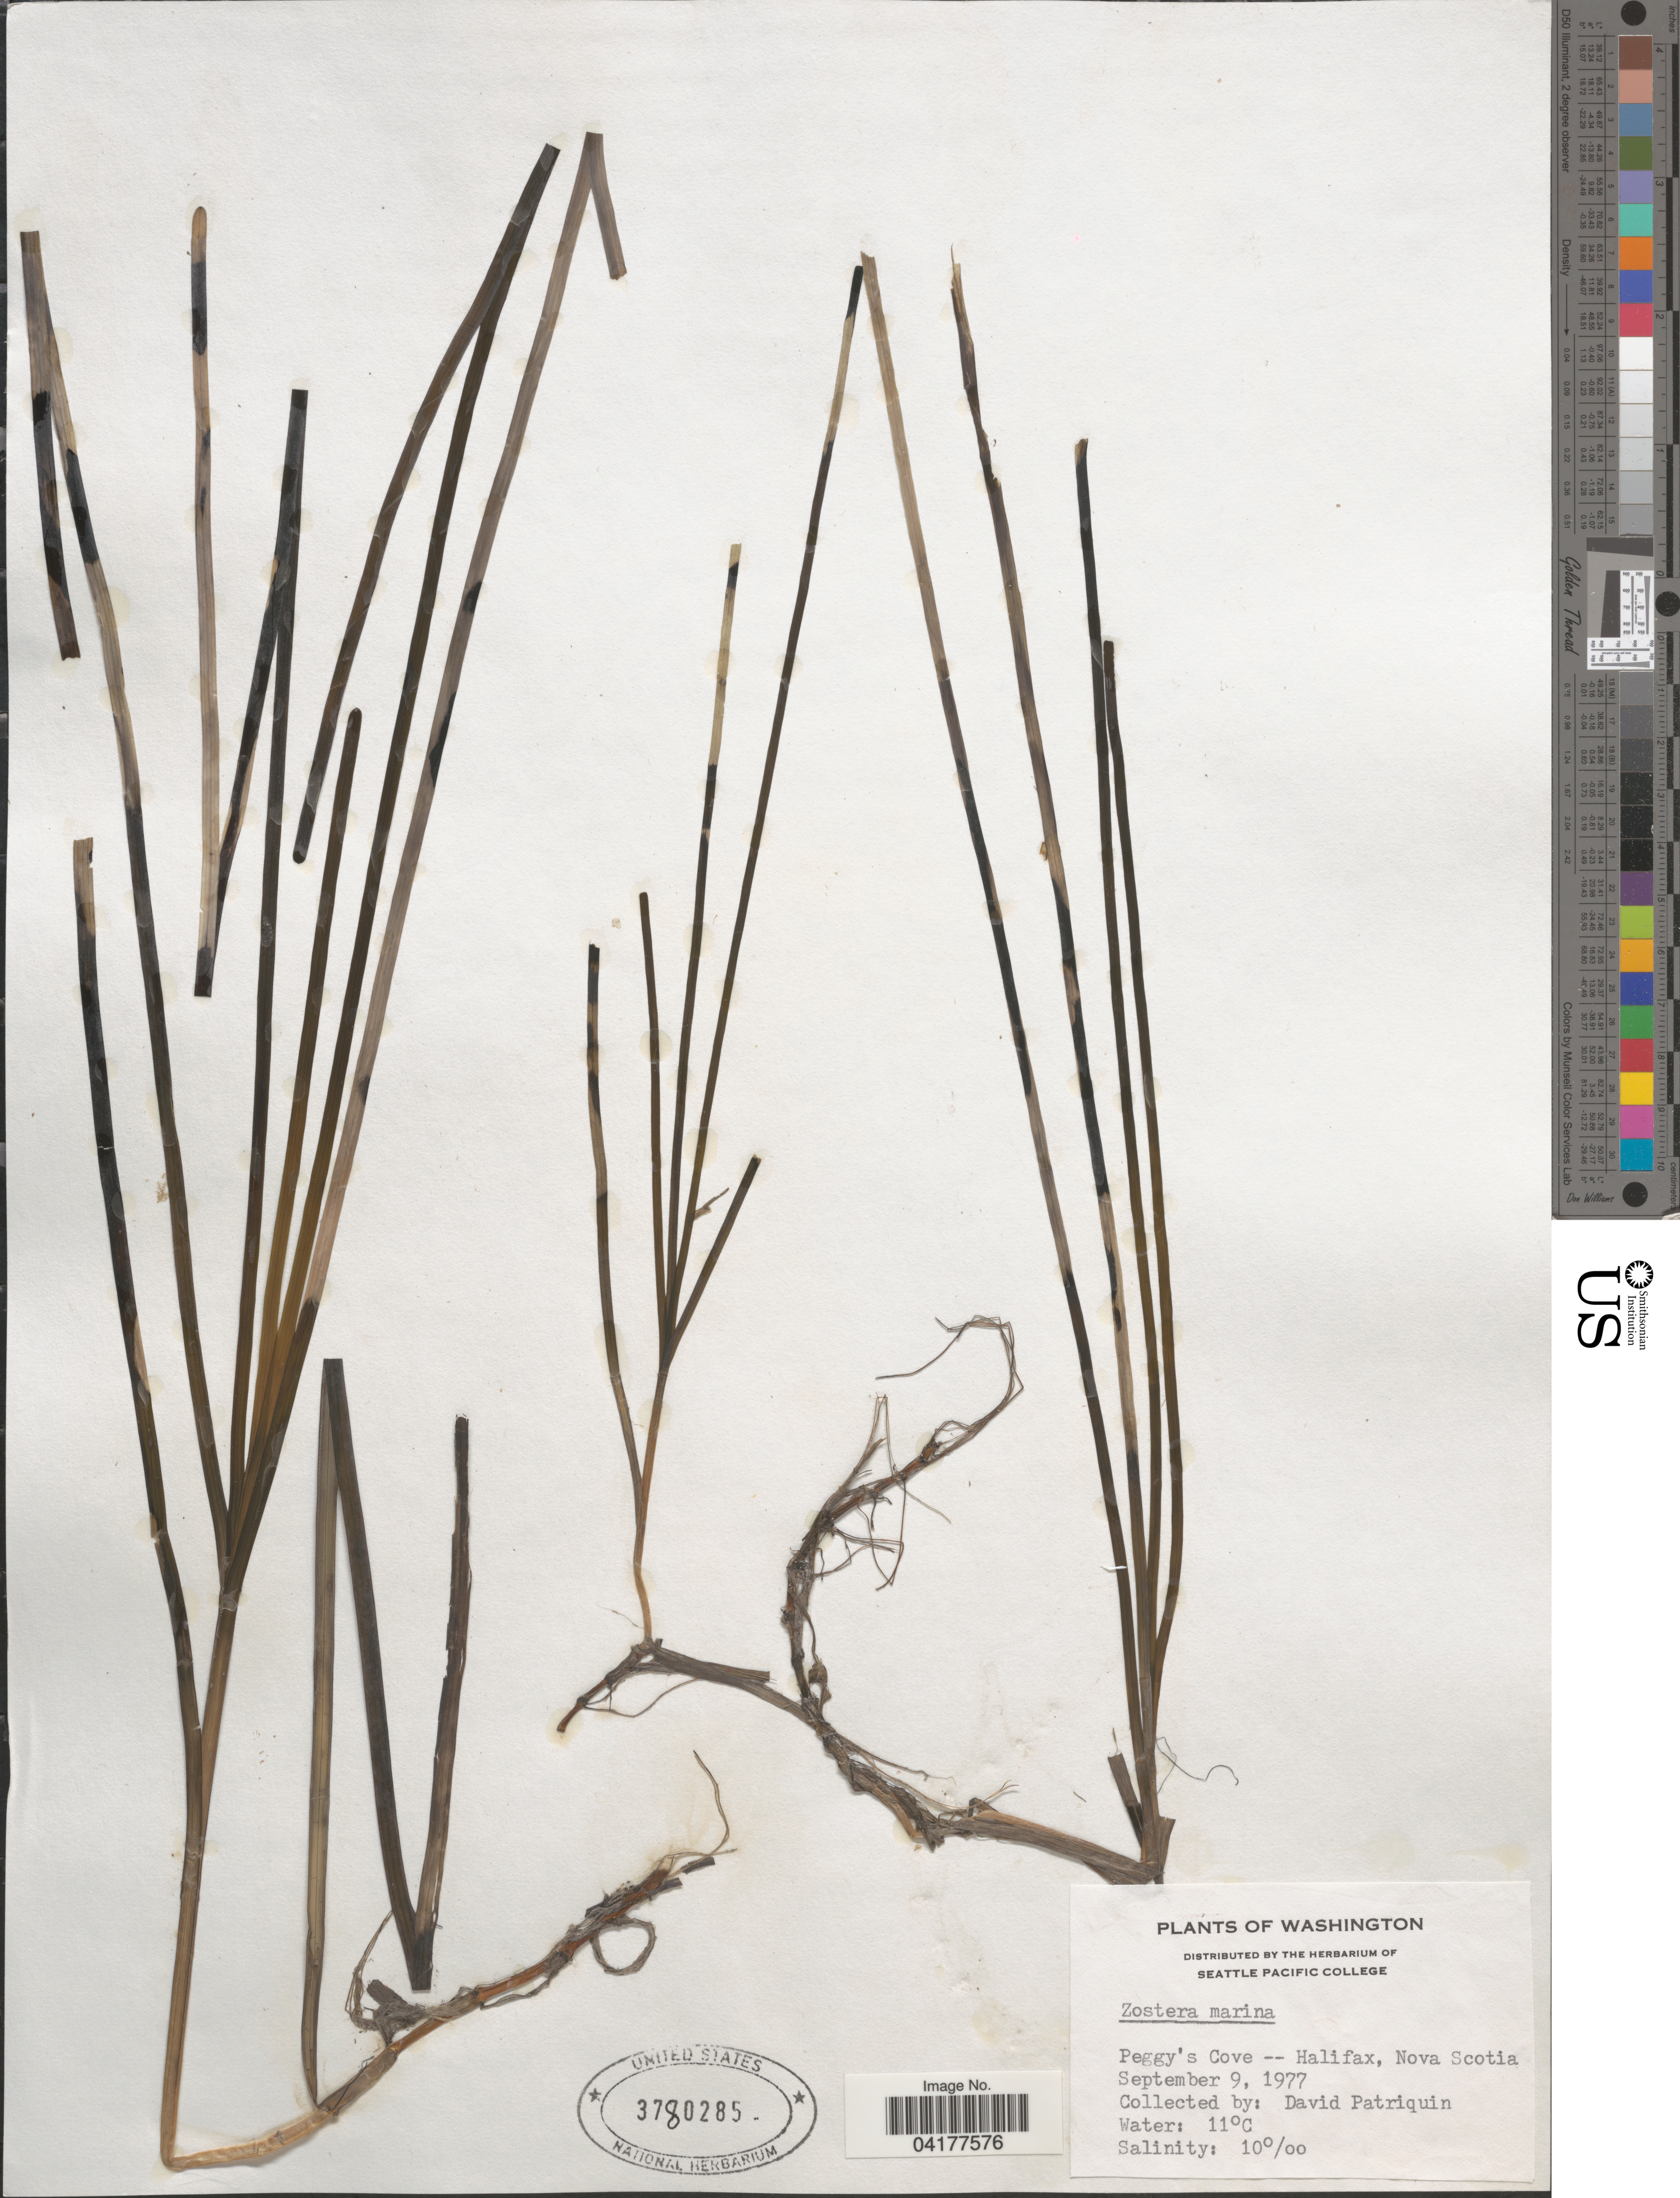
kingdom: Plantae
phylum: Tracheophyta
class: Liliopsida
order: Alismatales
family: Zosteraceae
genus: Zostera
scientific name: Zostera marina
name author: L.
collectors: D. Patriquin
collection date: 1977-09-09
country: Canada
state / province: Nova Scotia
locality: Peggy's Cove -- Halifax.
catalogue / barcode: US 3780285